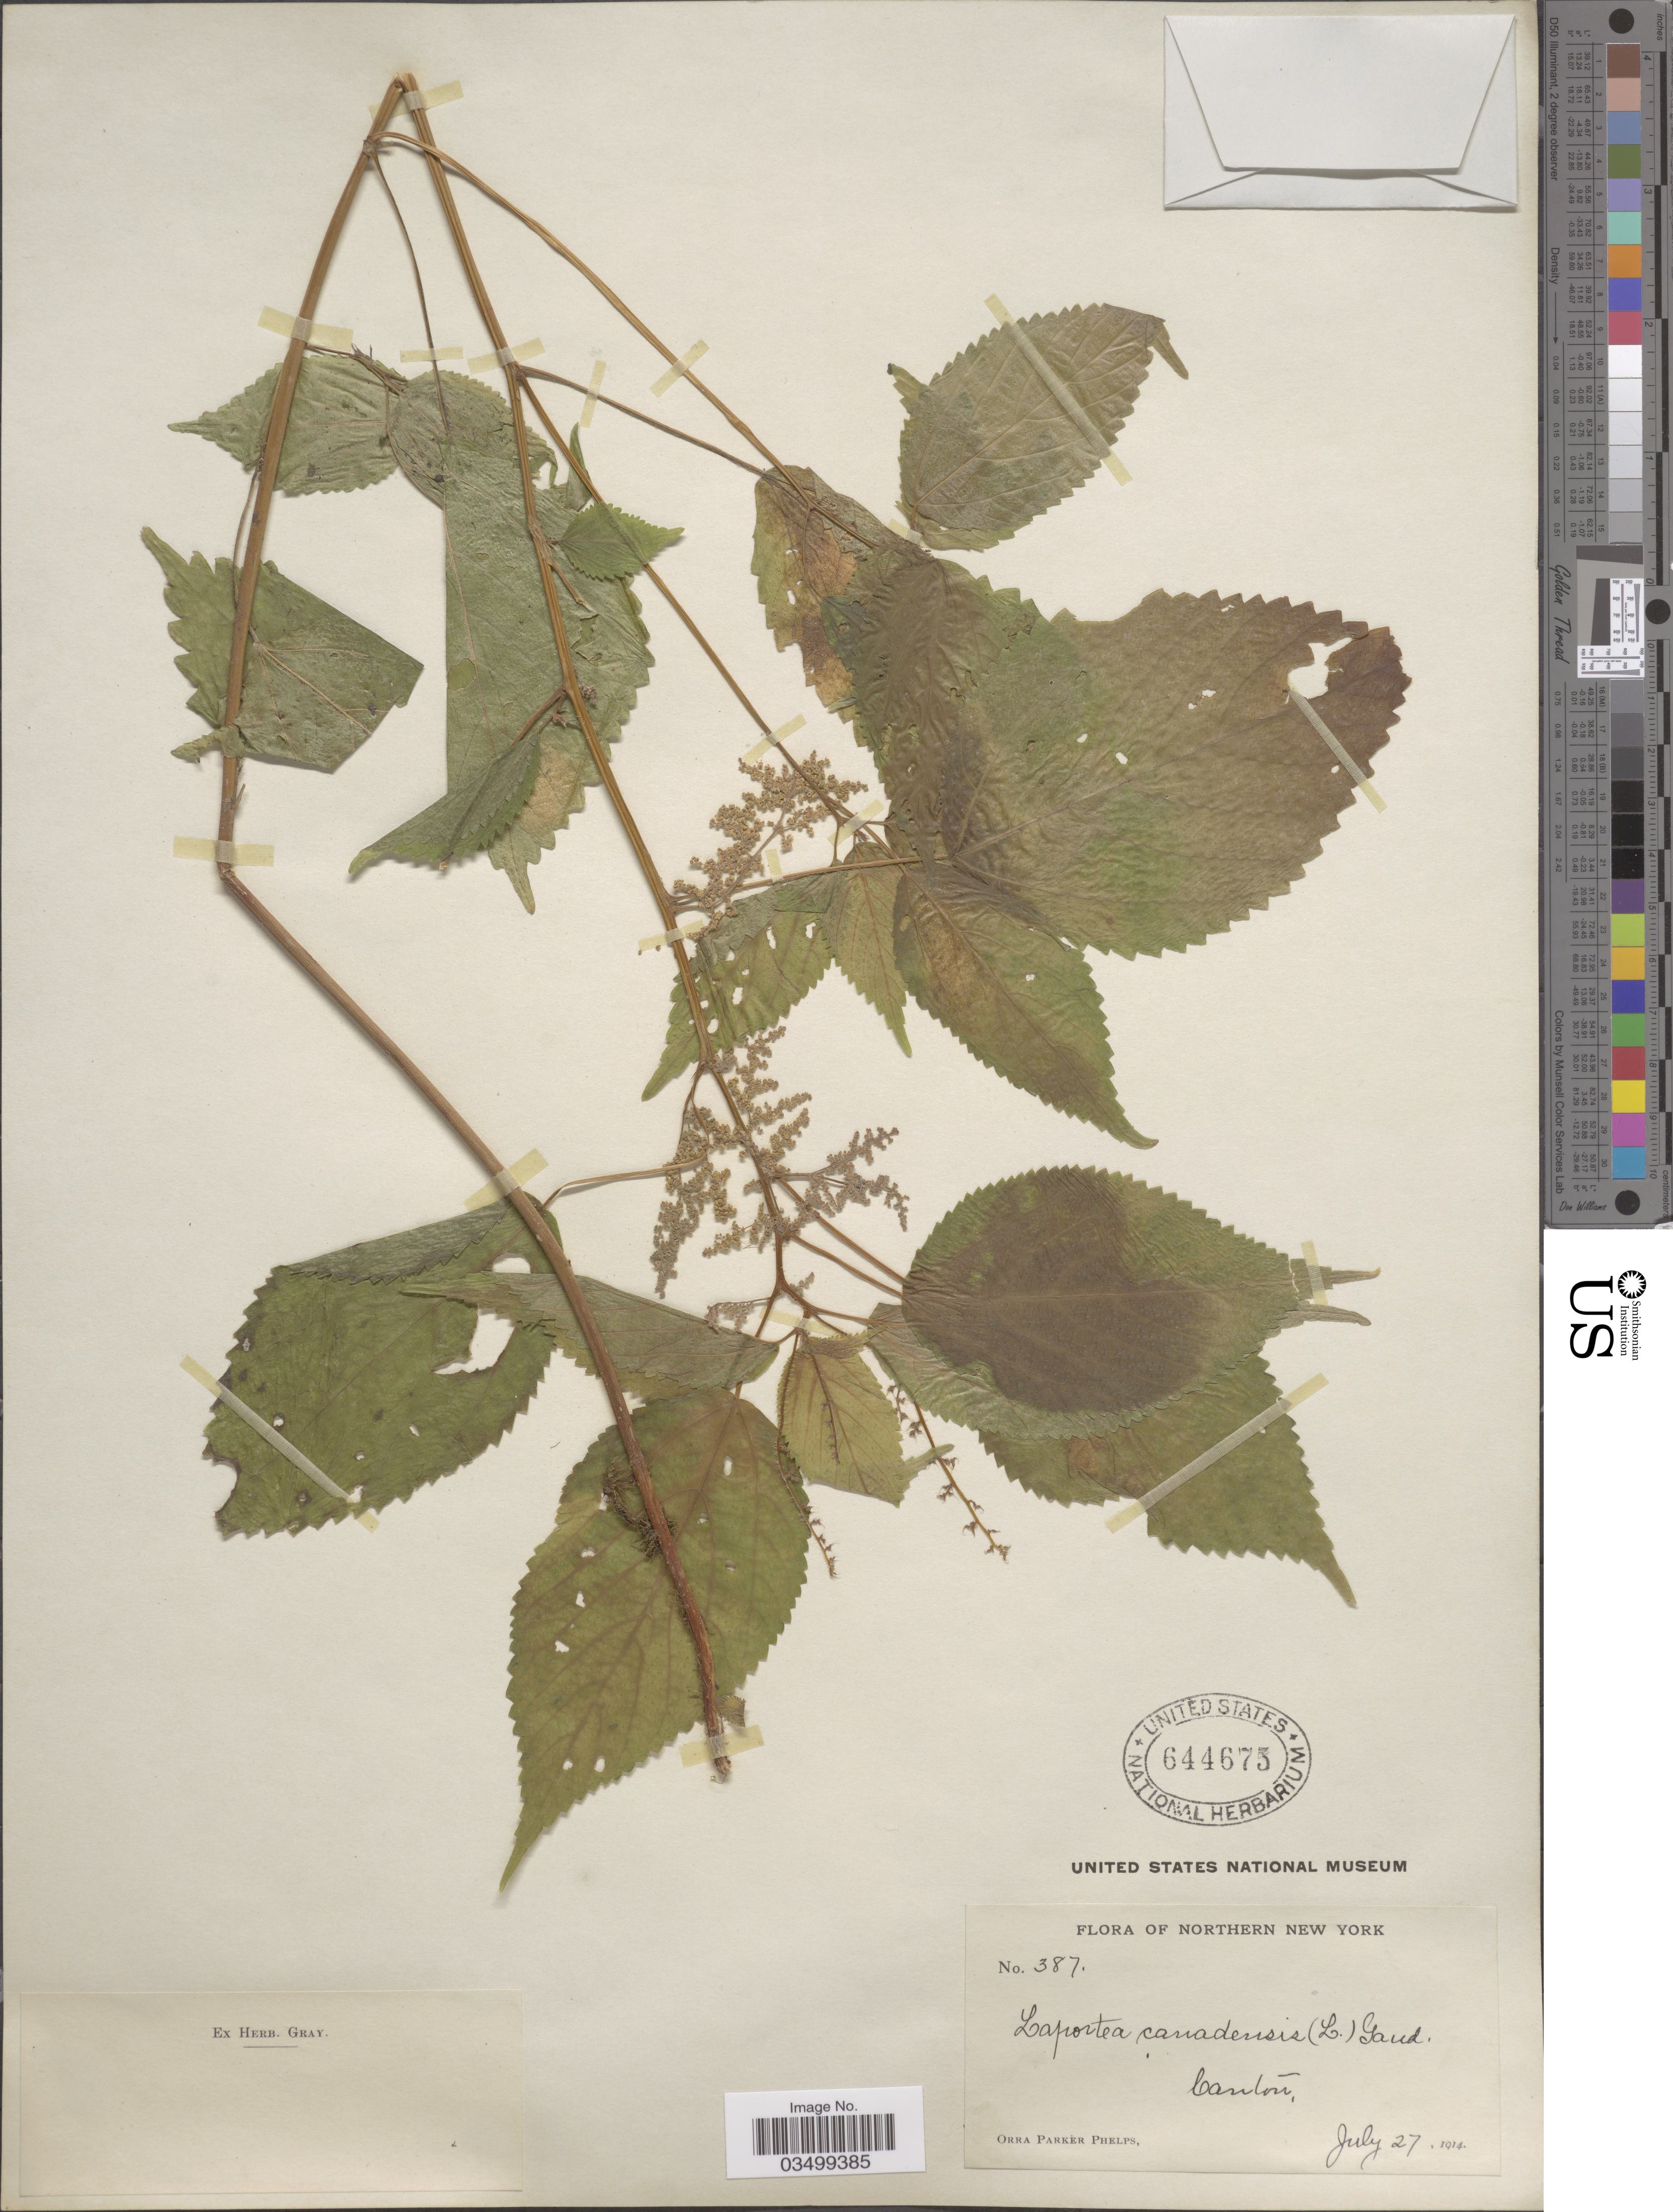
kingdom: Plantae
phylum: Tracheophyta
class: Magnoliopsida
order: Rosales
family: Urticaceae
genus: Laportea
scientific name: Laportea canadensis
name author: (L.) Wedd.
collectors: O. P. Phelps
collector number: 387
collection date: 1914-07-27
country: United States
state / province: New York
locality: Northern New York. Canton.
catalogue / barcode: US 644675